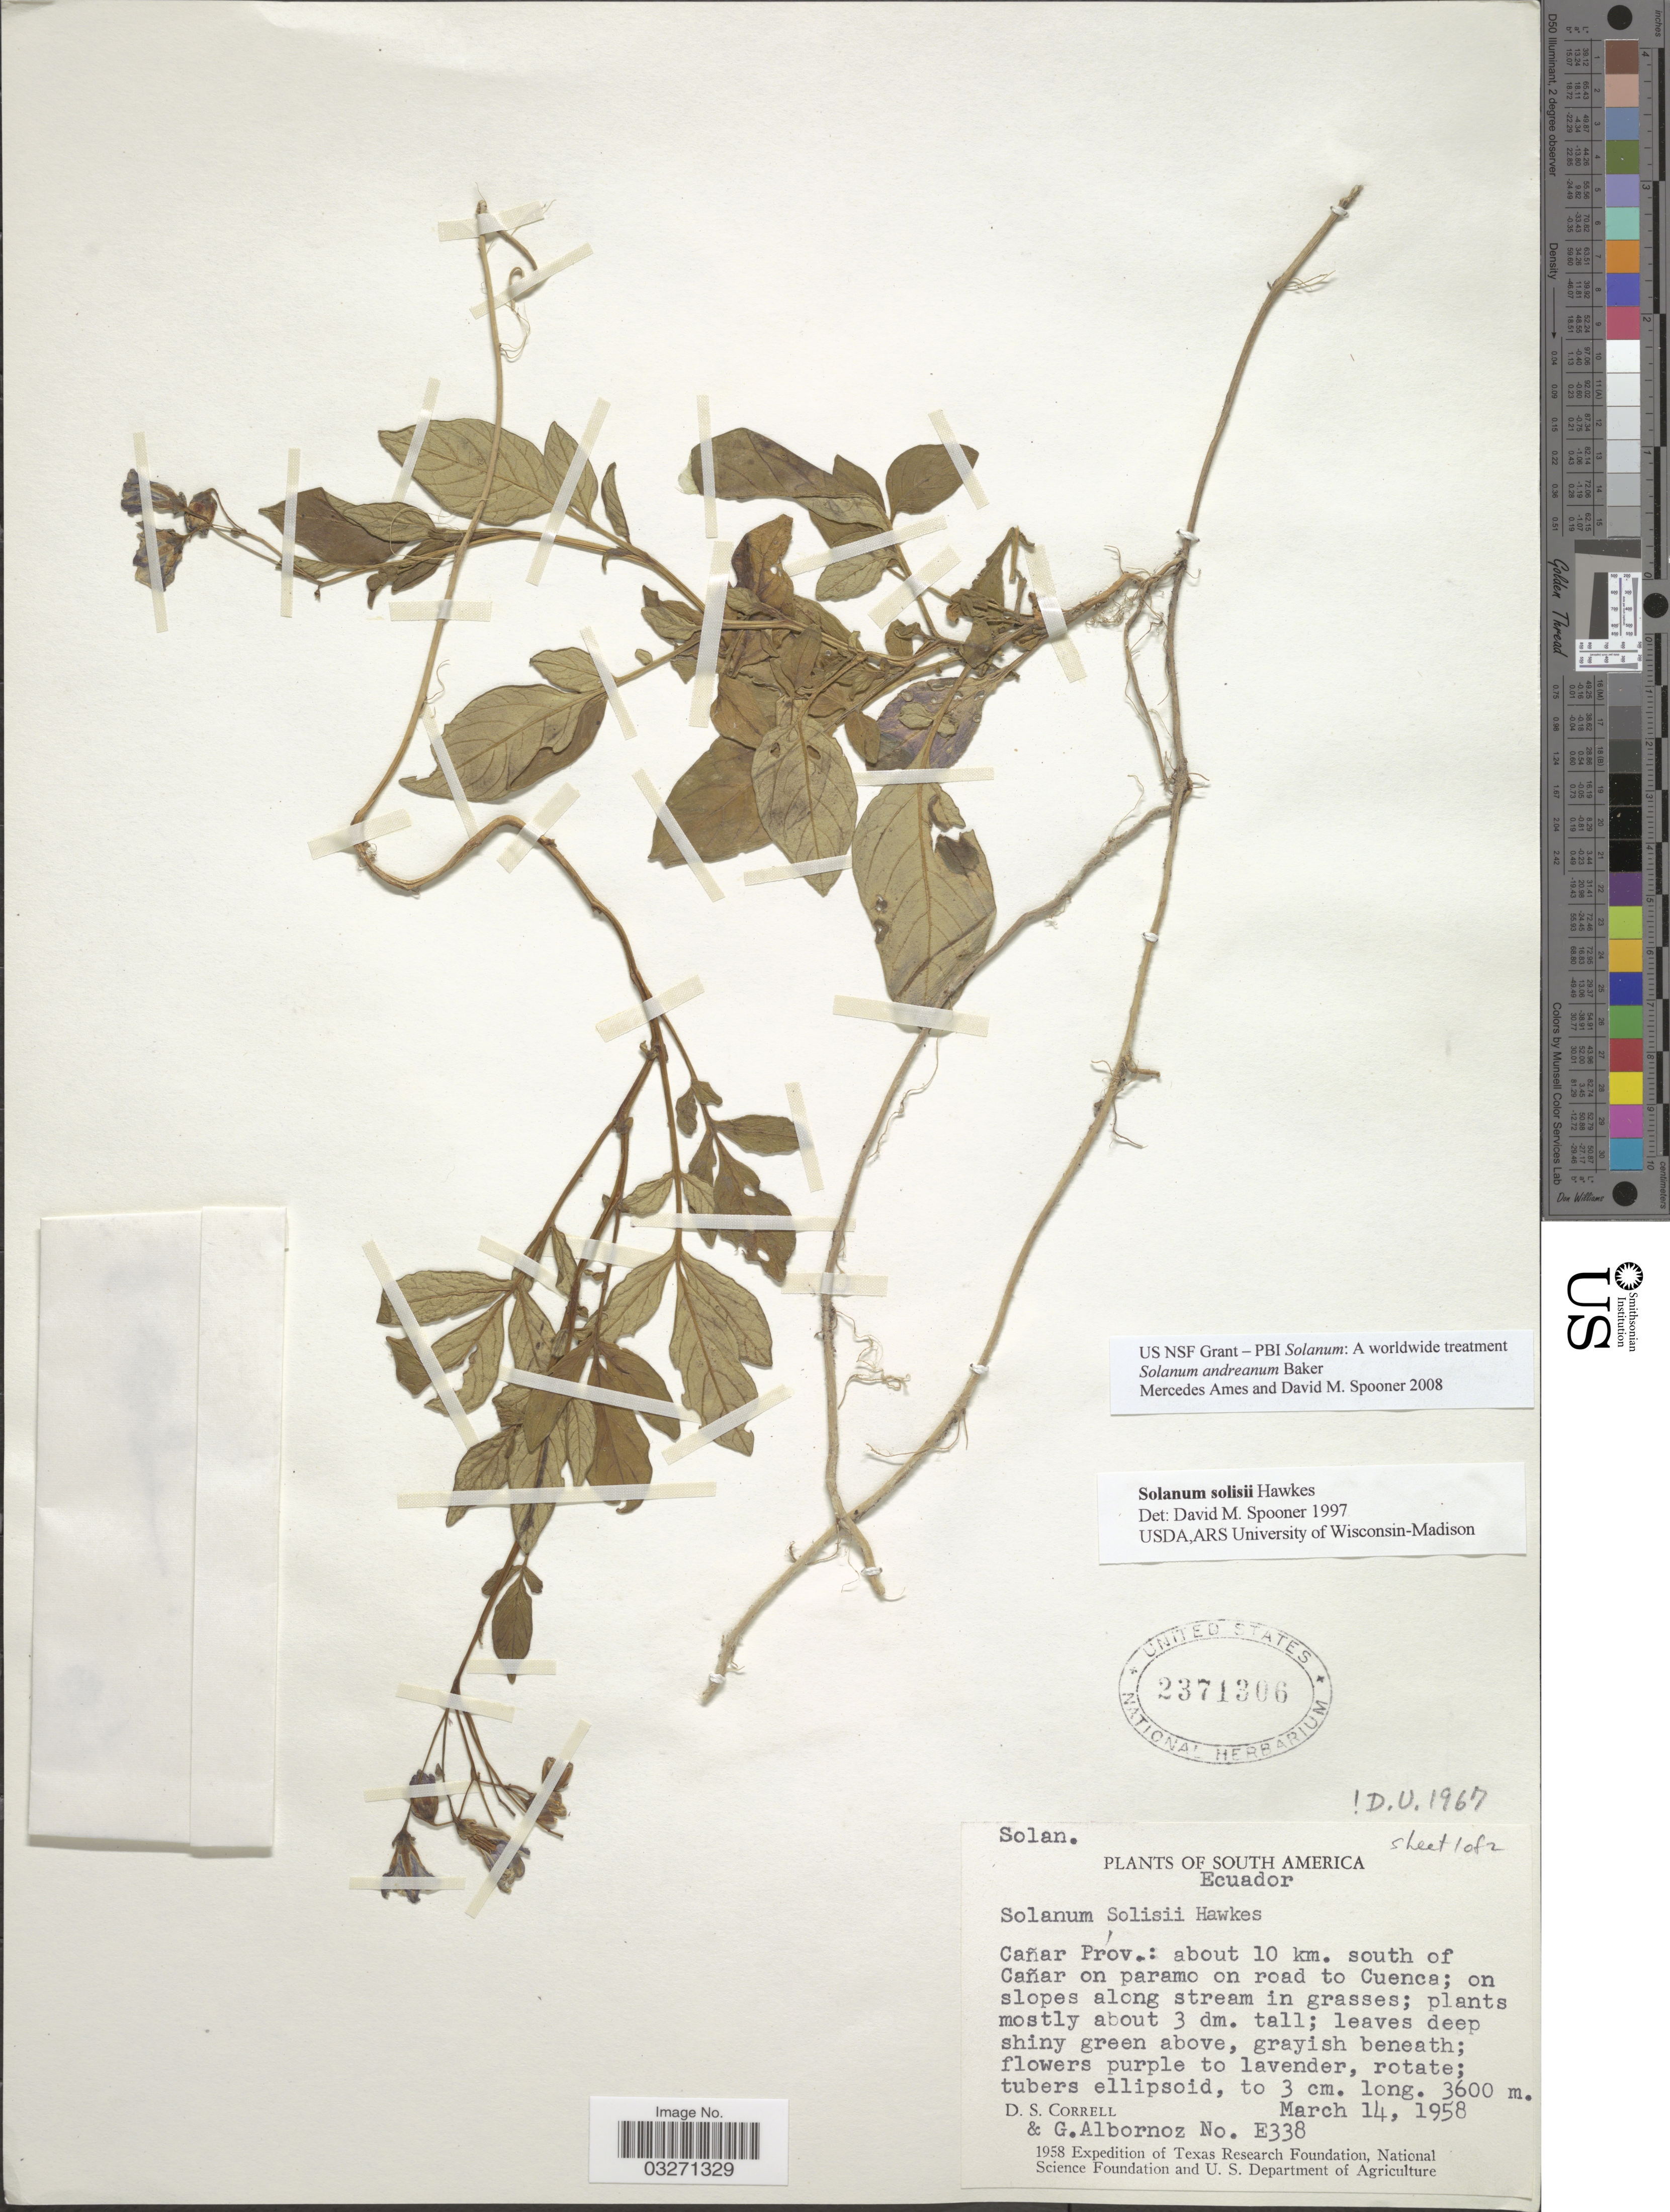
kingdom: Plantae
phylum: Tracheophyta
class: Magnoliopsida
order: Solanales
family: Solanaceae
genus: Solanum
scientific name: Solanum andreanum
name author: Baker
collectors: D. S. Correll & G. Albornoz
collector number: E338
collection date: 1958-03-14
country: Ecuador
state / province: Cañar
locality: About 10 km. south of Cañar on paramo on road to Cuenca.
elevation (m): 3600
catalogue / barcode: US 2371306